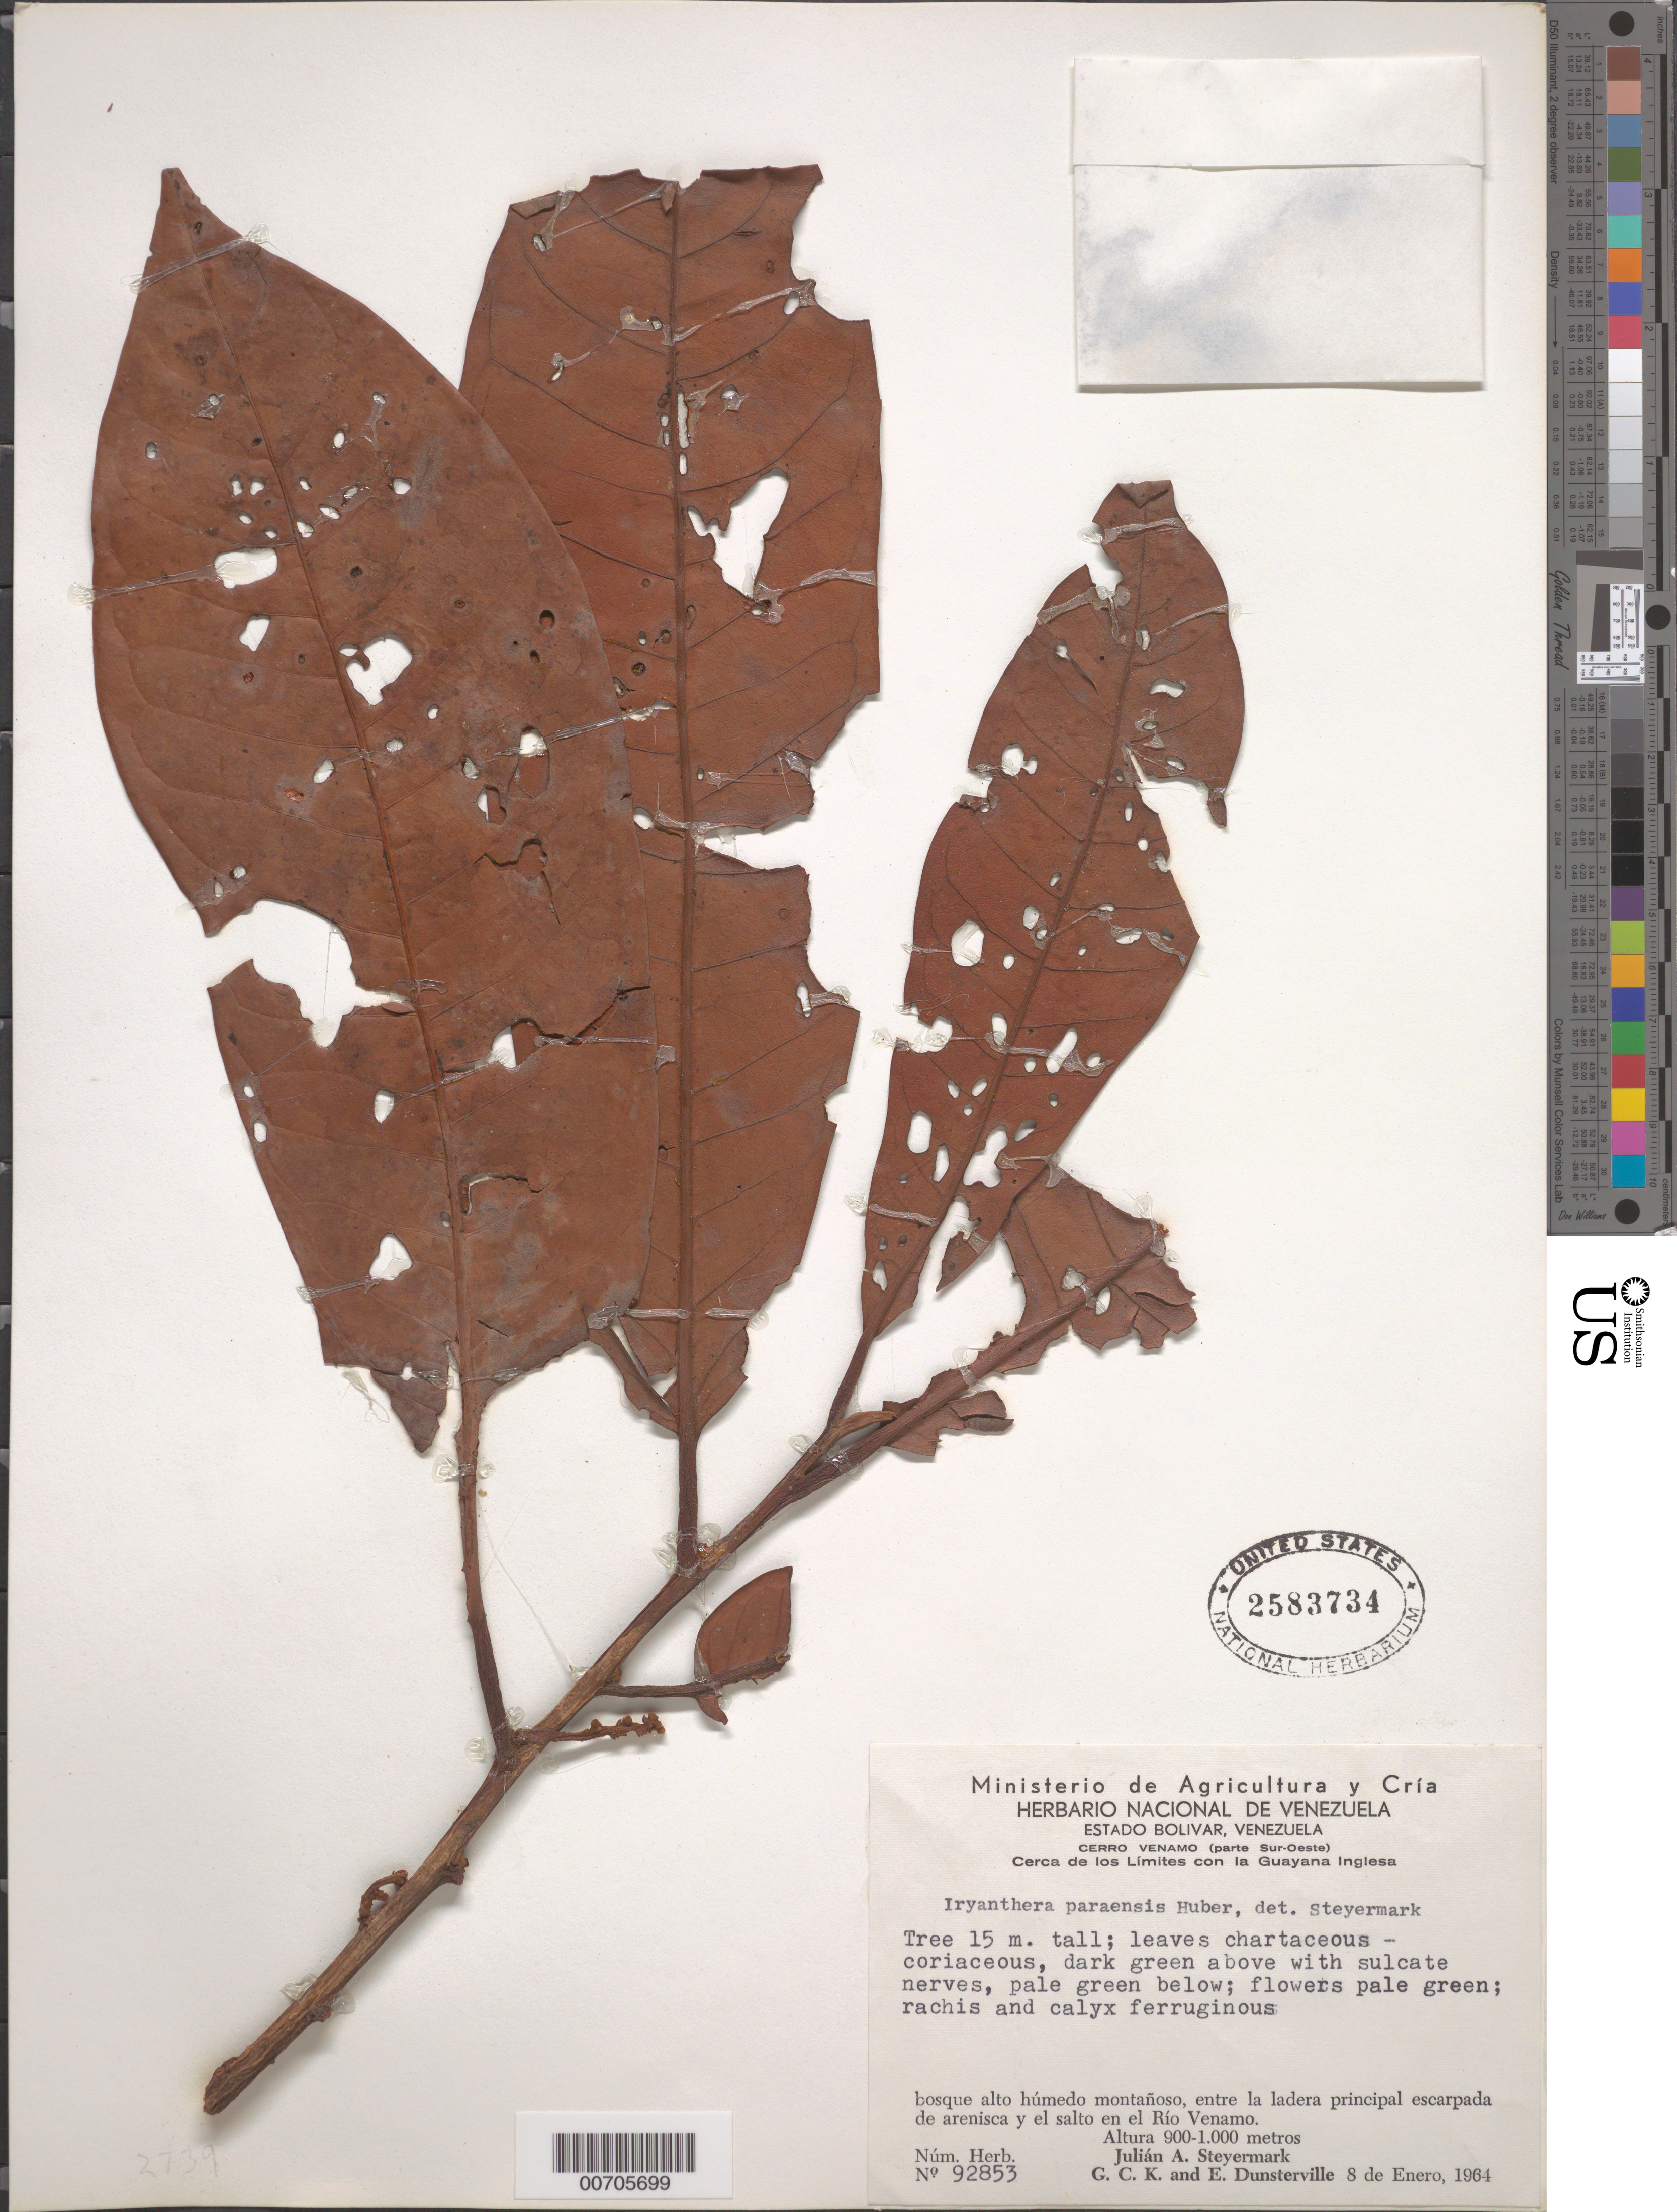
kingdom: Plantae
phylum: Tracheophyta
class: Magnoliopsida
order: Magnoliales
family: Myristicaceae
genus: Iryanthera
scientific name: Iryanthera paraensis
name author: Huber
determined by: Steyermark, Julian A., (VEN)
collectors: J. Steyermark, G. C. K. Dunsterville & E. Dunsterville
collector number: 92853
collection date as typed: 8-Jan-64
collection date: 1964-01-08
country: Venezuela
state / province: Bolívar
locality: Cerro Venamo, cerca de los límites con la Guayana Inglesa, vecindades del salto, Río Venamo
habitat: Bosque alto humedo montanoso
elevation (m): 900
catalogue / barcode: US 2583734